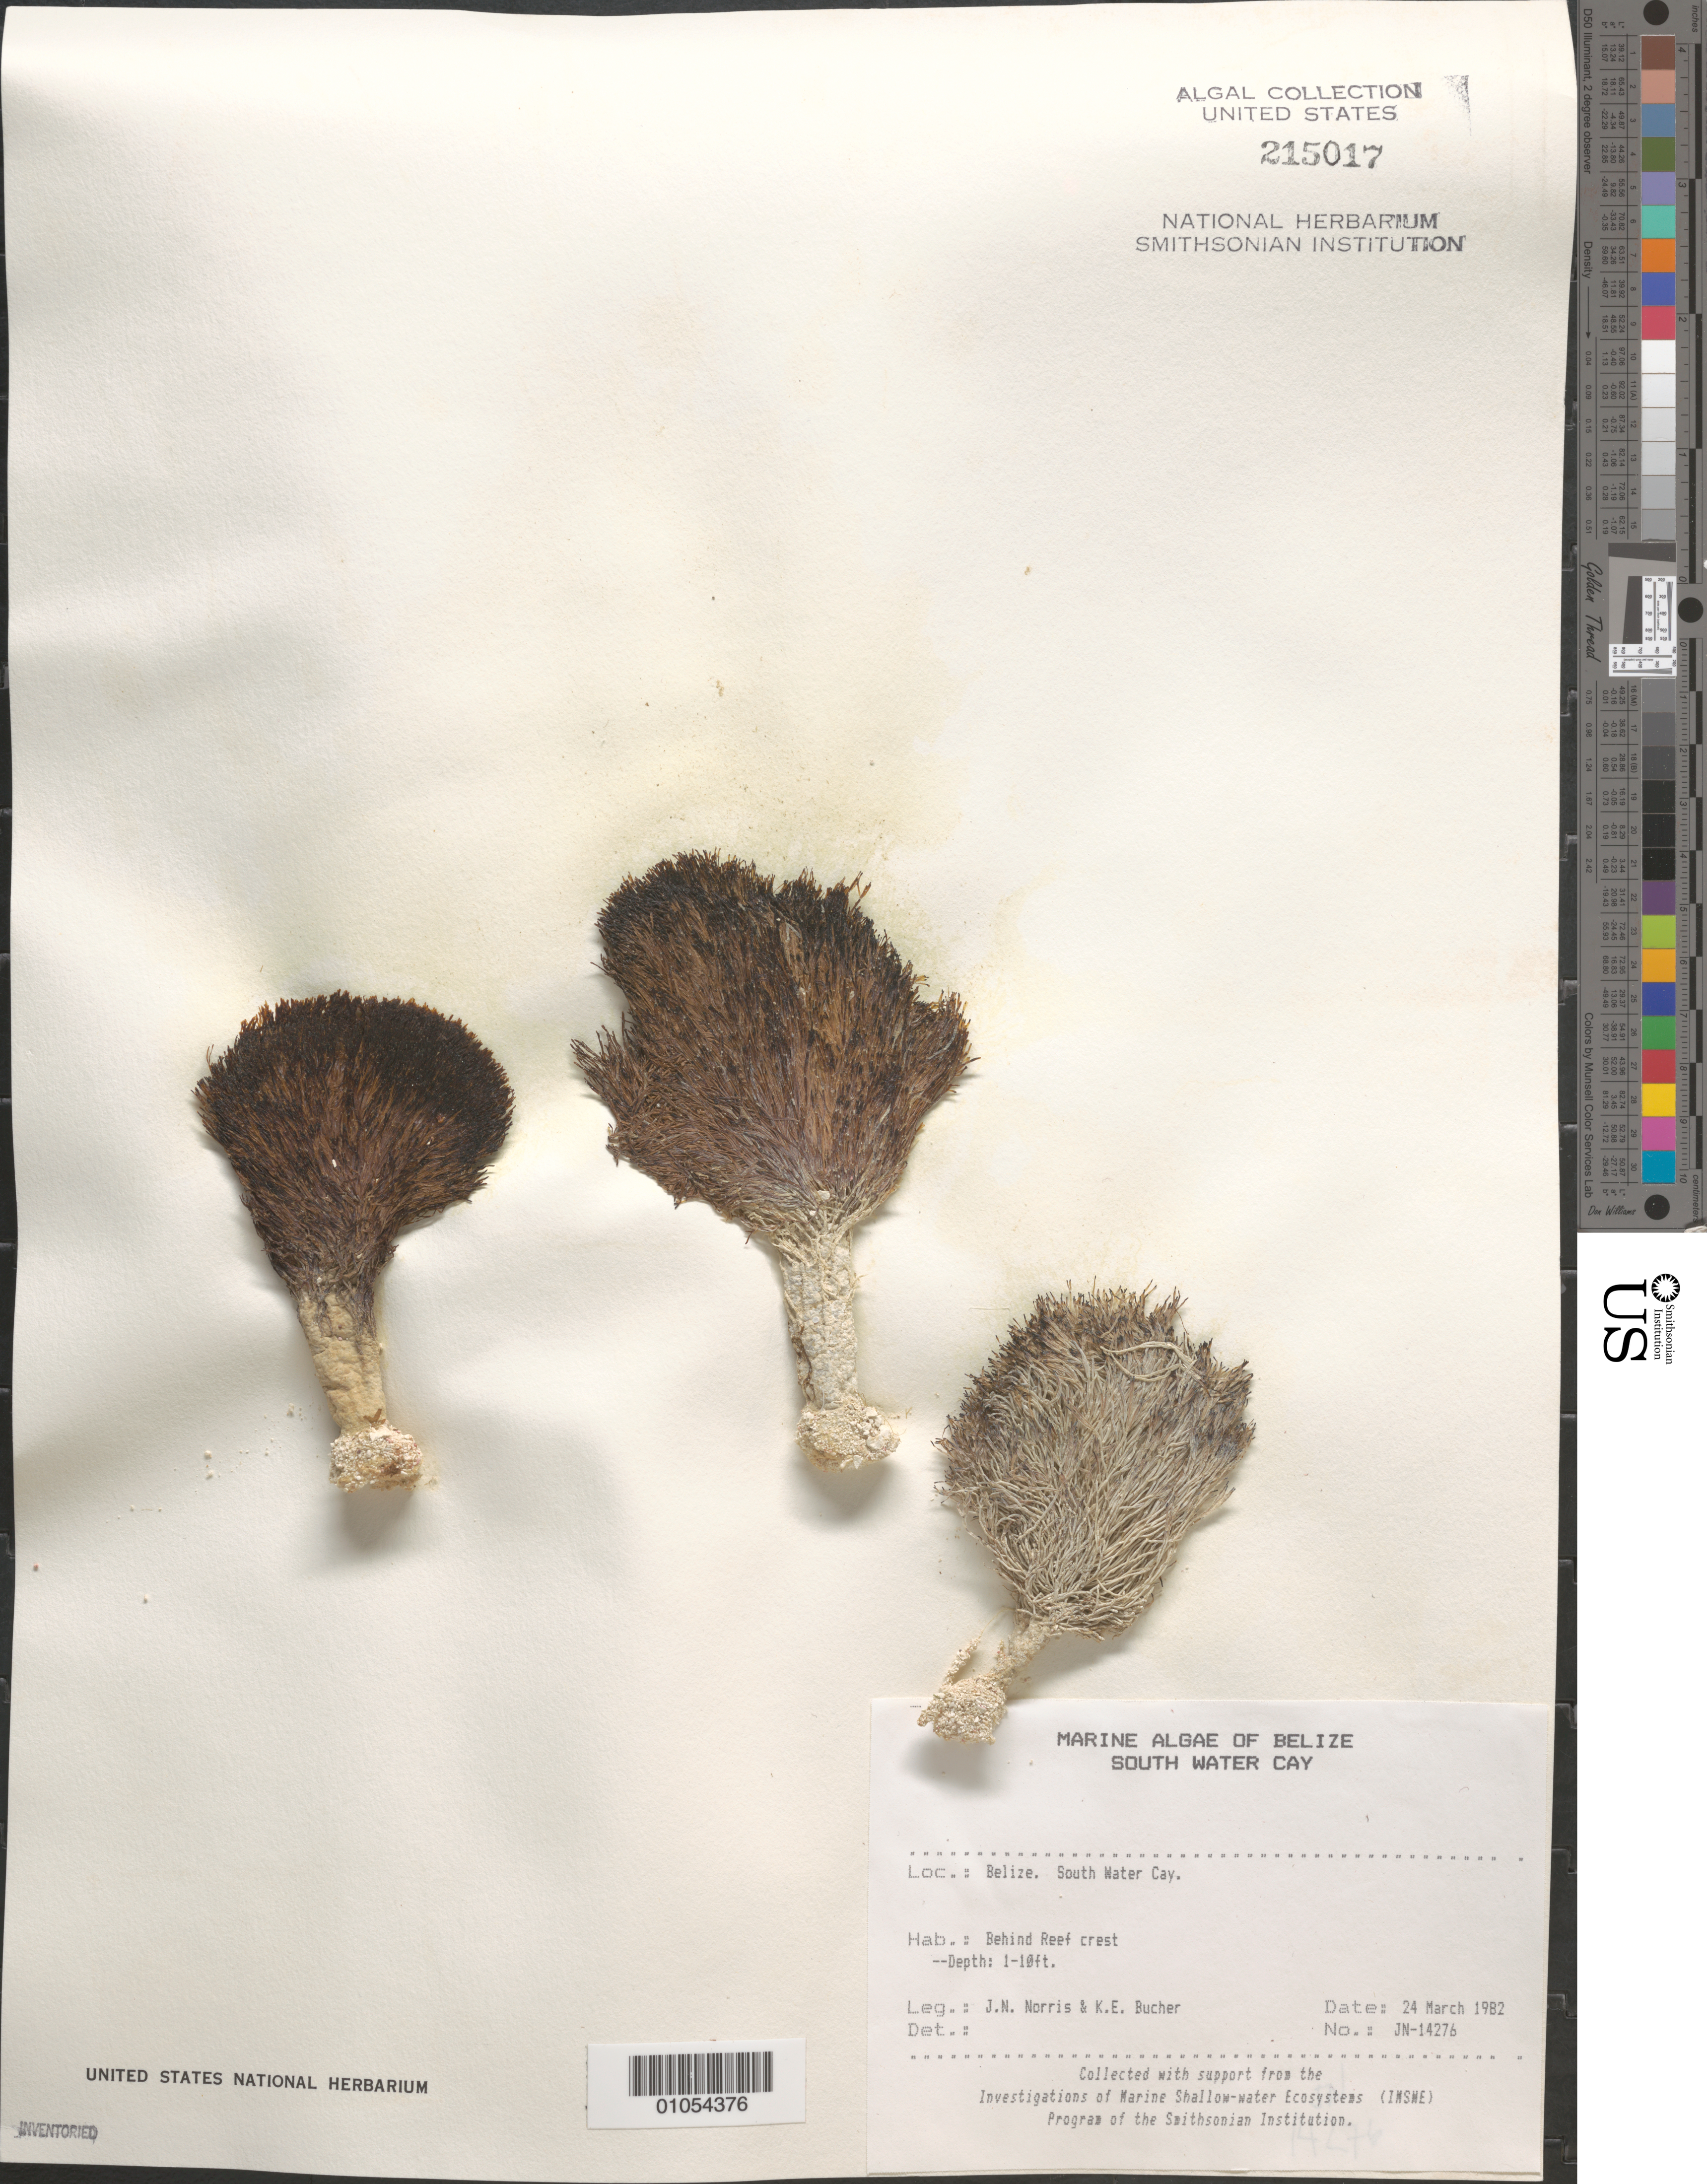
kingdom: Plantae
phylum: Chlorophyta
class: Ulvophyceae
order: Bryopsidales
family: Udoteaceae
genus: Penicillus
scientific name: Penicillus sp.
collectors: J. N. Norris & K. E. Bucher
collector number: JN-14276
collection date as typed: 24 Mar 1982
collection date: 1982-03-24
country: Belize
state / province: Stann Creek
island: South Water Cay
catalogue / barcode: US 215017